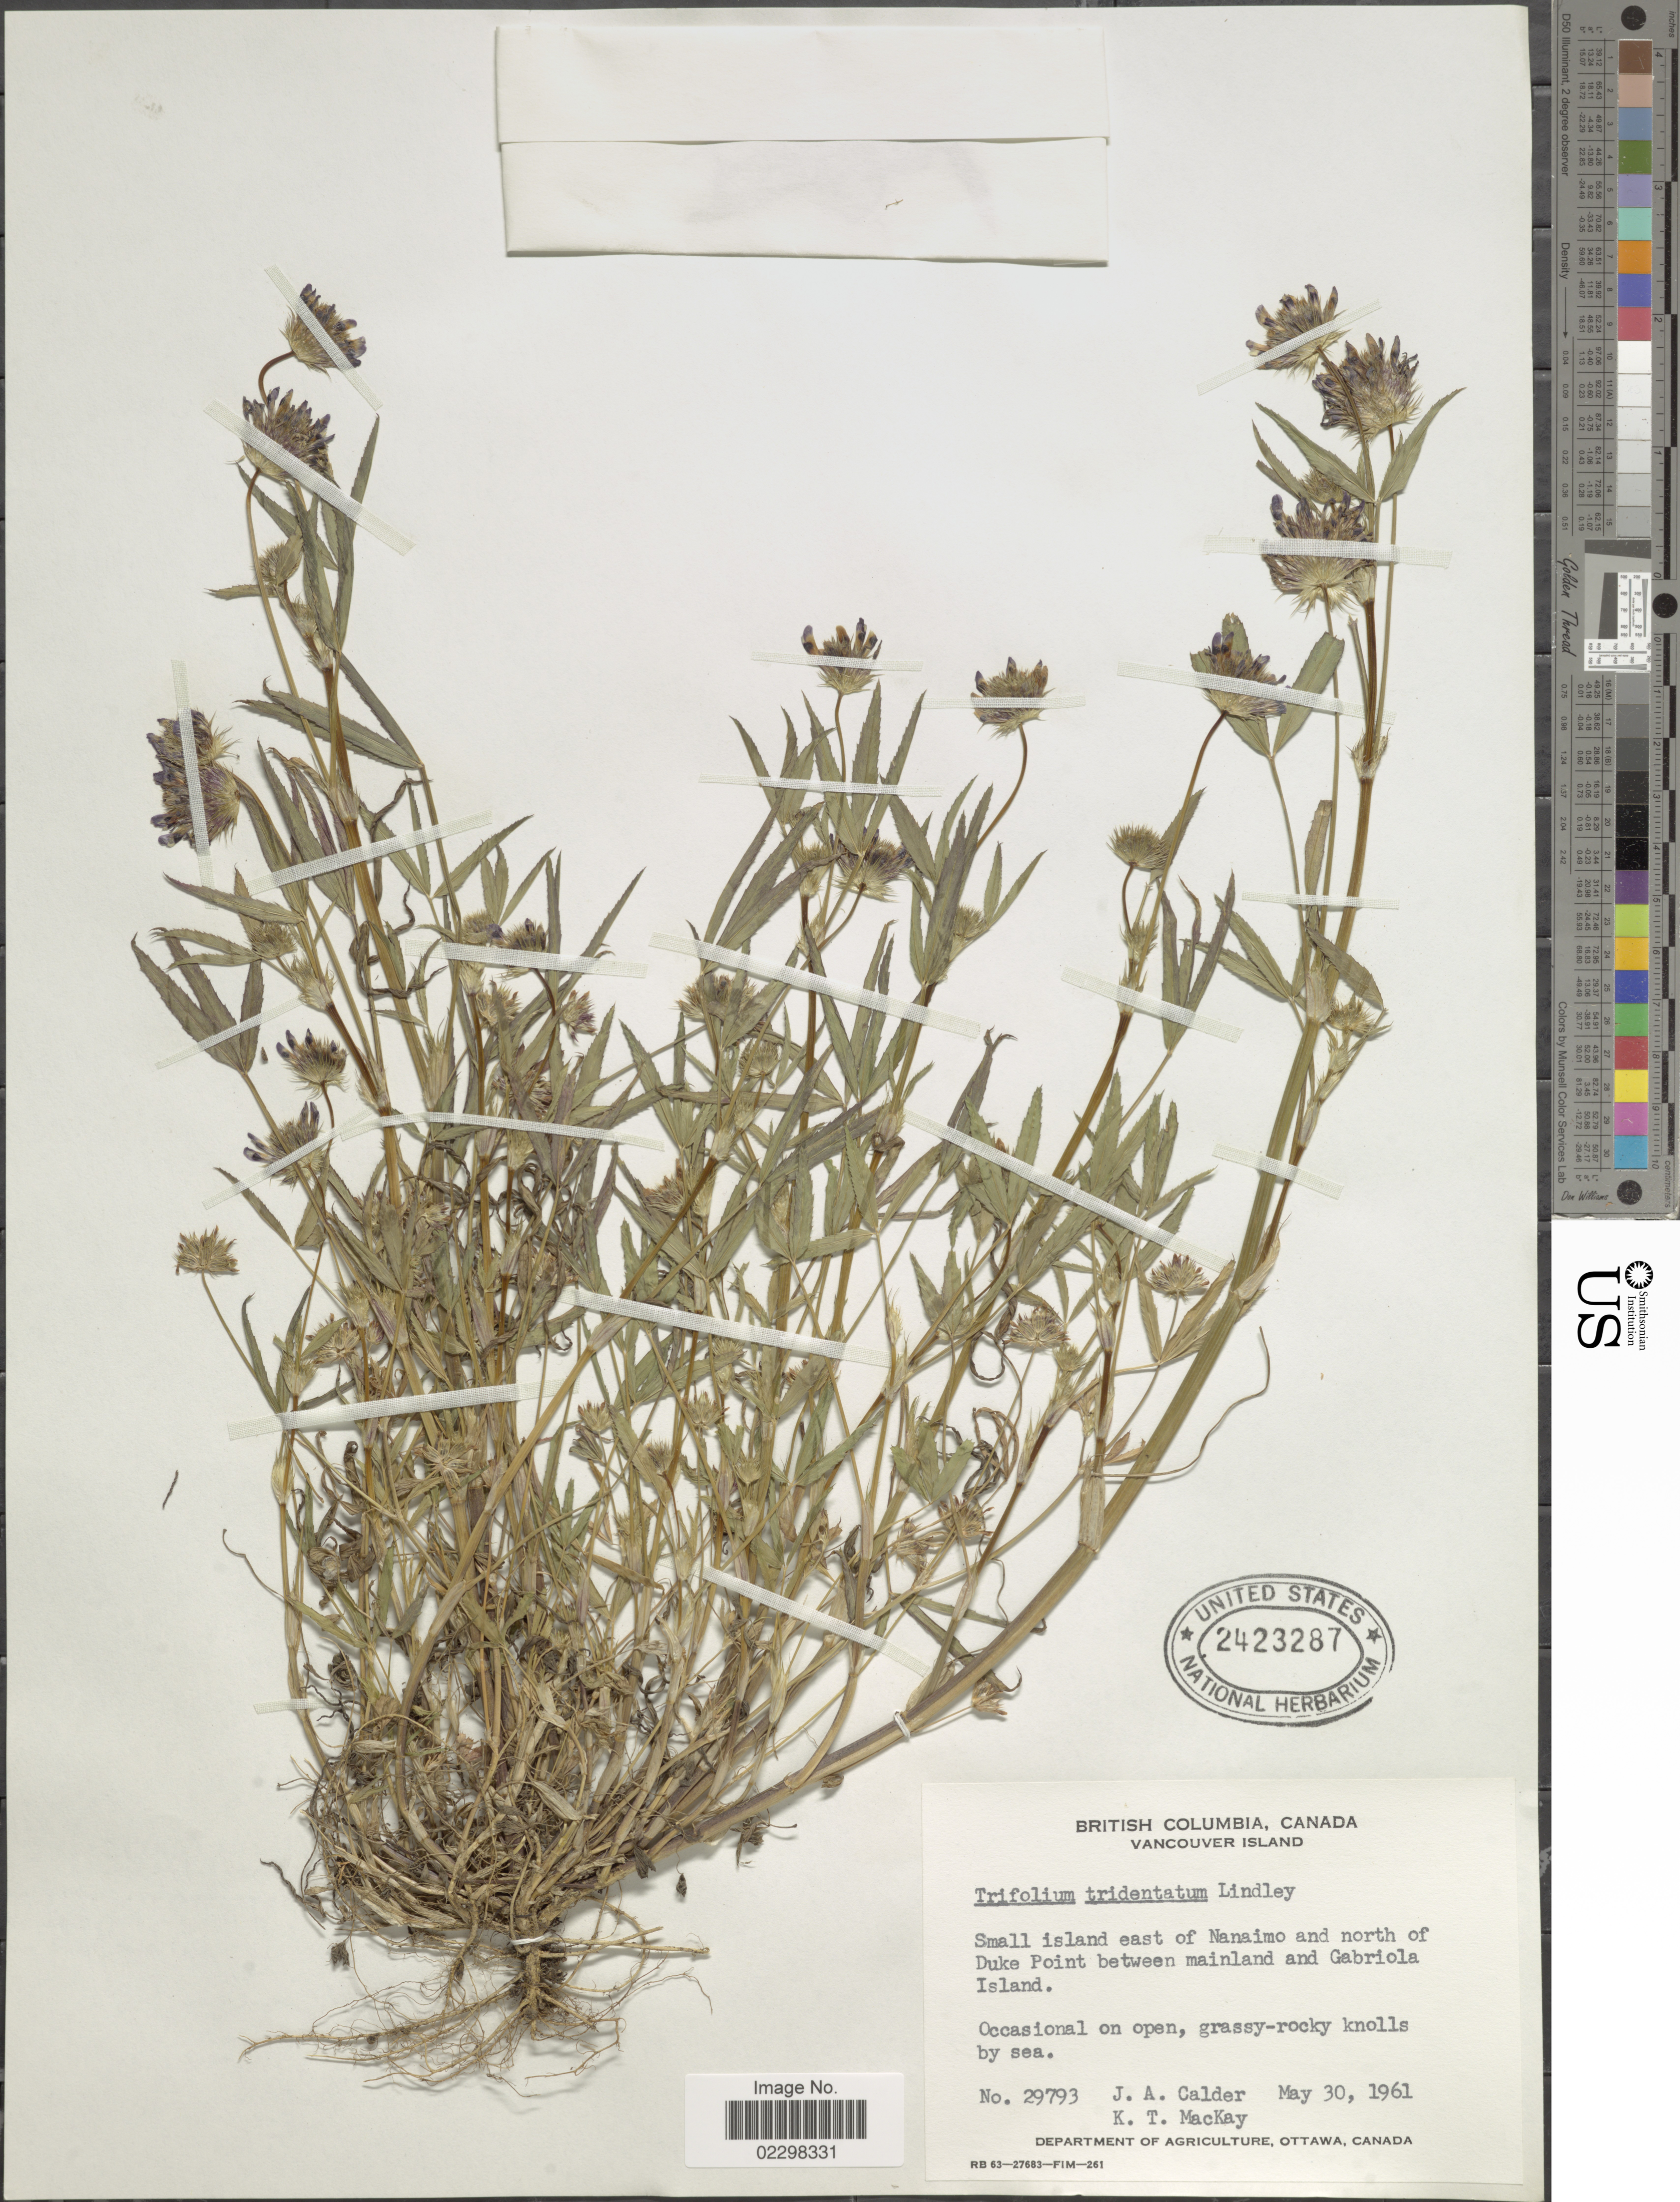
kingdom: Plantae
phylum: Tracheophyta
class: Magnoliopsida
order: Fabales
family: Fabaceae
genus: Trifolium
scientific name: Trifolium tridentatum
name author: Lindl.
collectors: J. A. Calder & K. T. Mackay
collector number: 29793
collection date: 1961-05-30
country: Canada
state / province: British Columbia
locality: British Columbia, Canada. Vancouver Island, Small Island east of Nanaimo and north of Duke Point between mainland and Gabriola Island.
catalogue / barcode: US 2423287